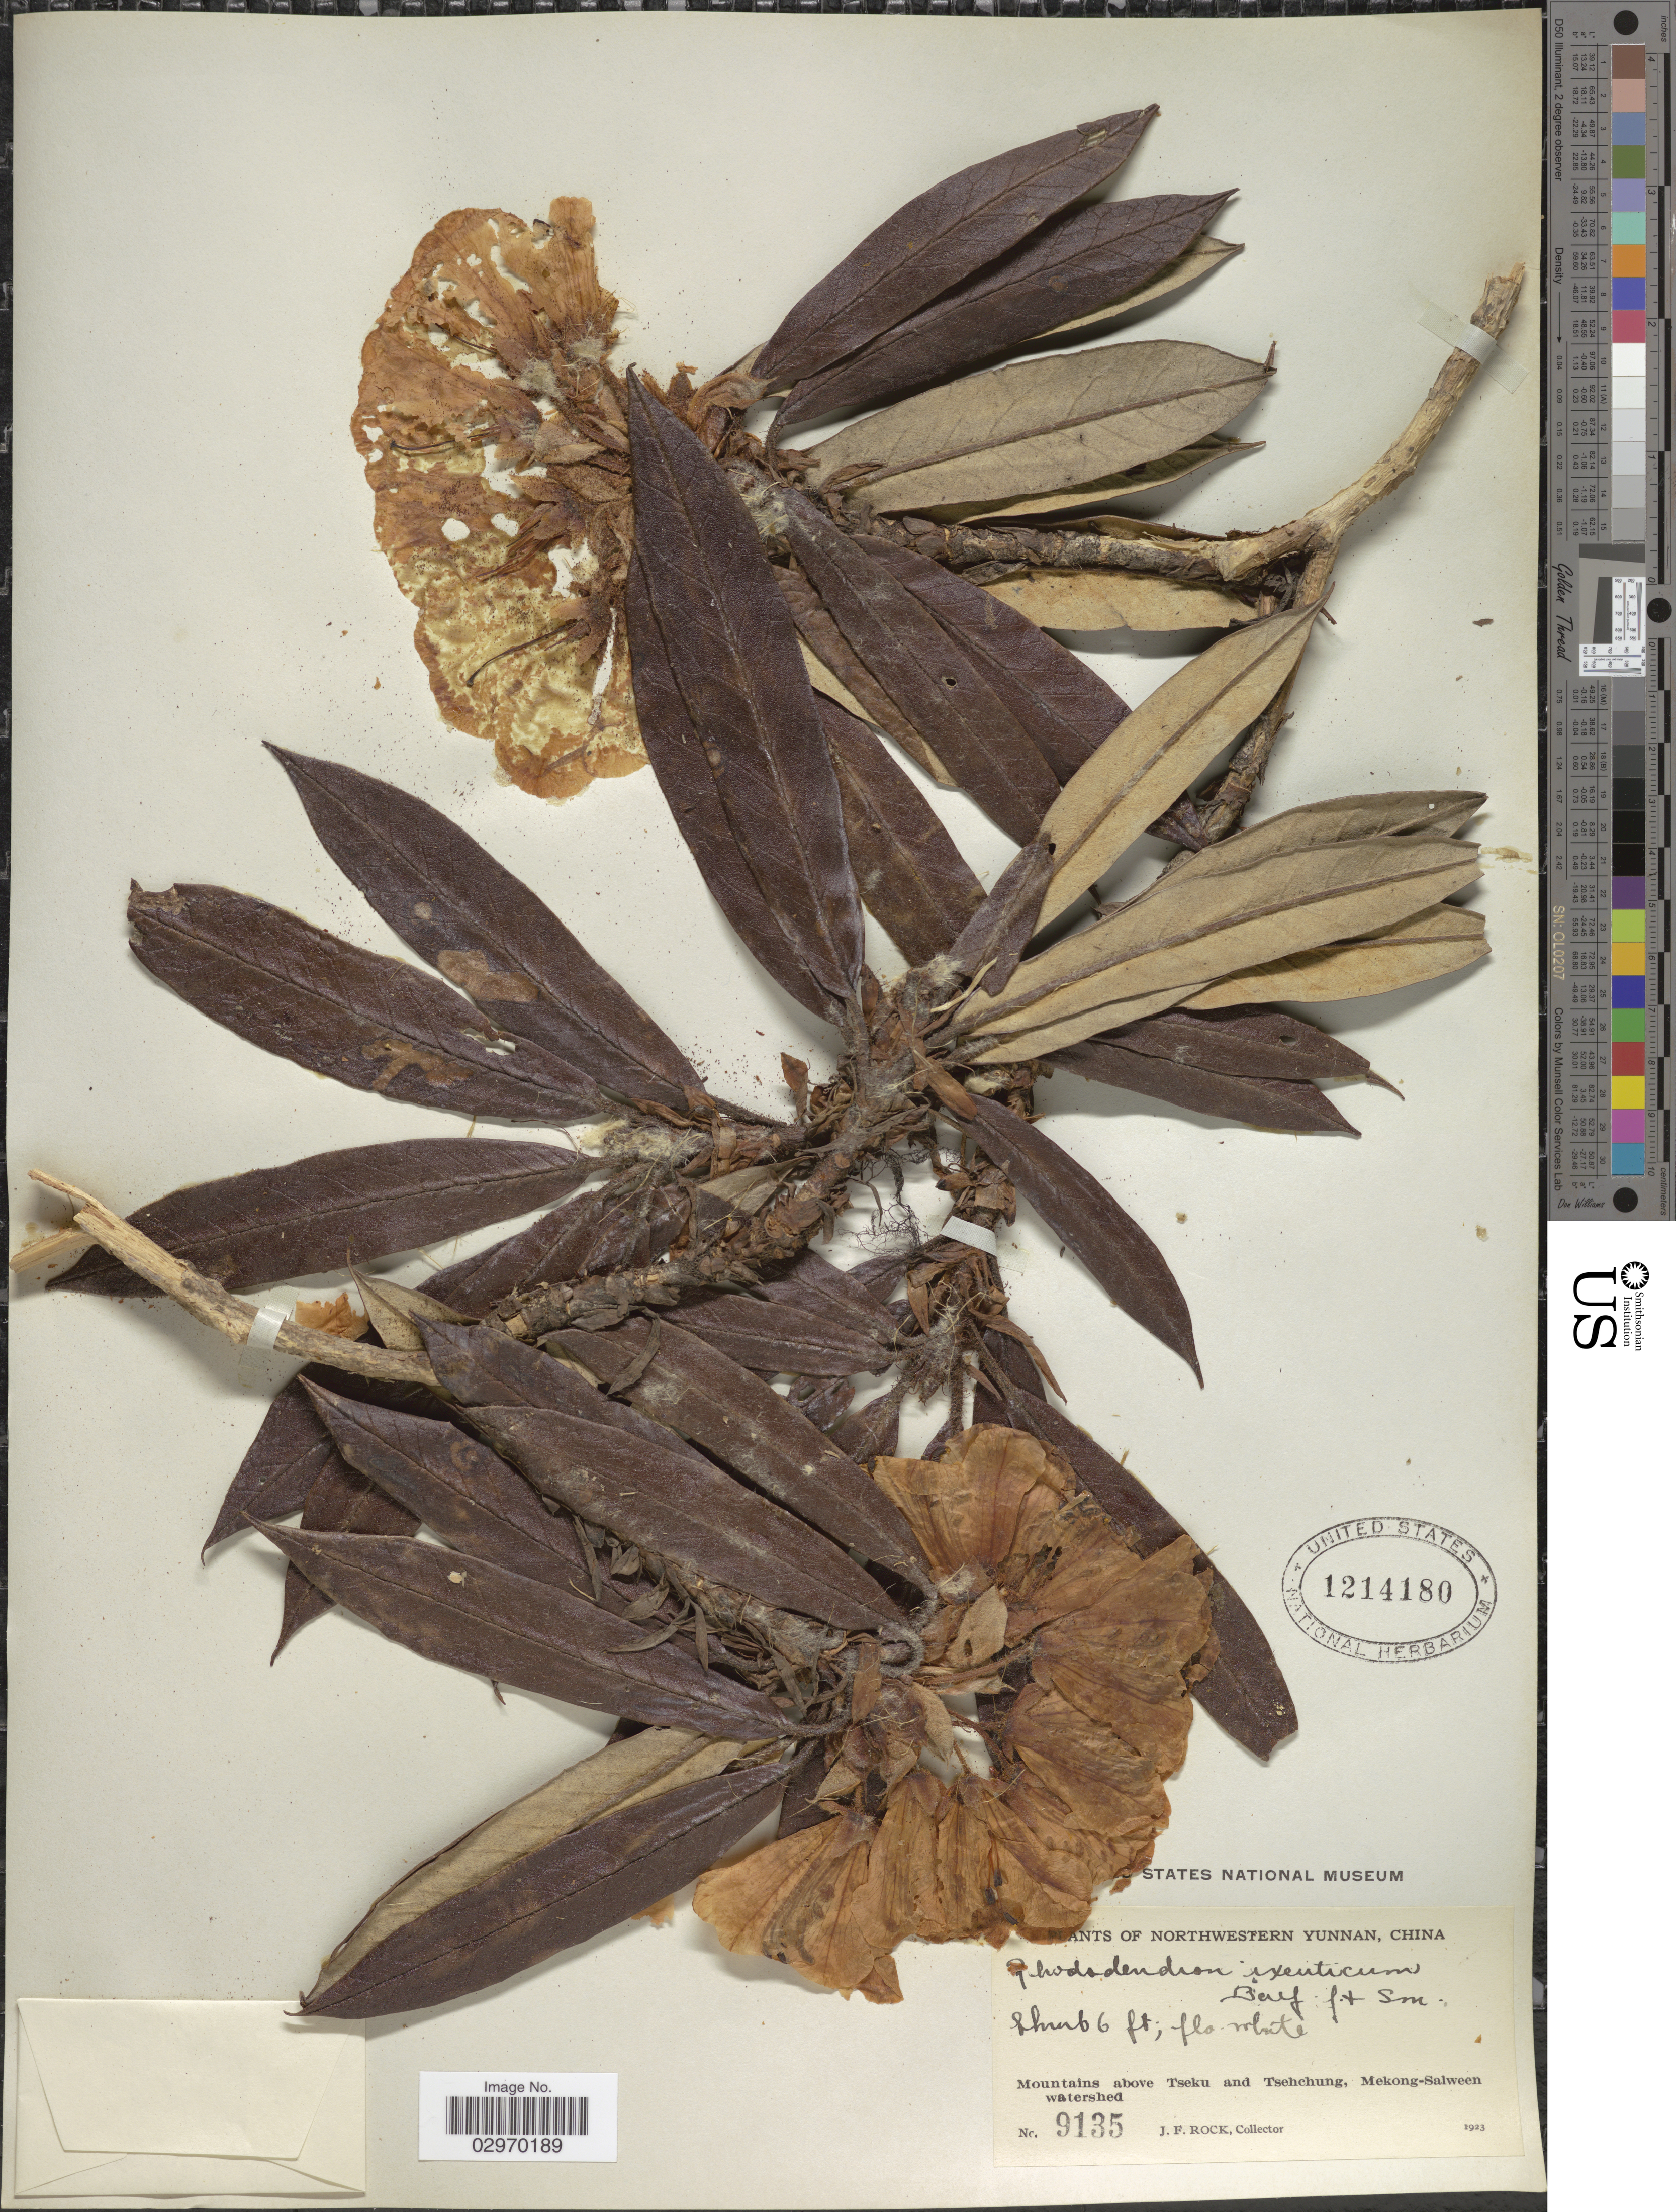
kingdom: Plantae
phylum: Tracheophyta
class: Magnoliopsida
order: Ericales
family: Ericaceae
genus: Rhododendron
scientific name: Rhododendron crinigerum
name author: Franch.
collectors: J. Rock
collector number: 9135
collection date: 1923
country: China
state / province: Yunnan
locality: Northwestern Yunnan. Mountains above Tseku and Tsehchung, Mekong-Salween watershed.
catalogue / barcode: US 1214180